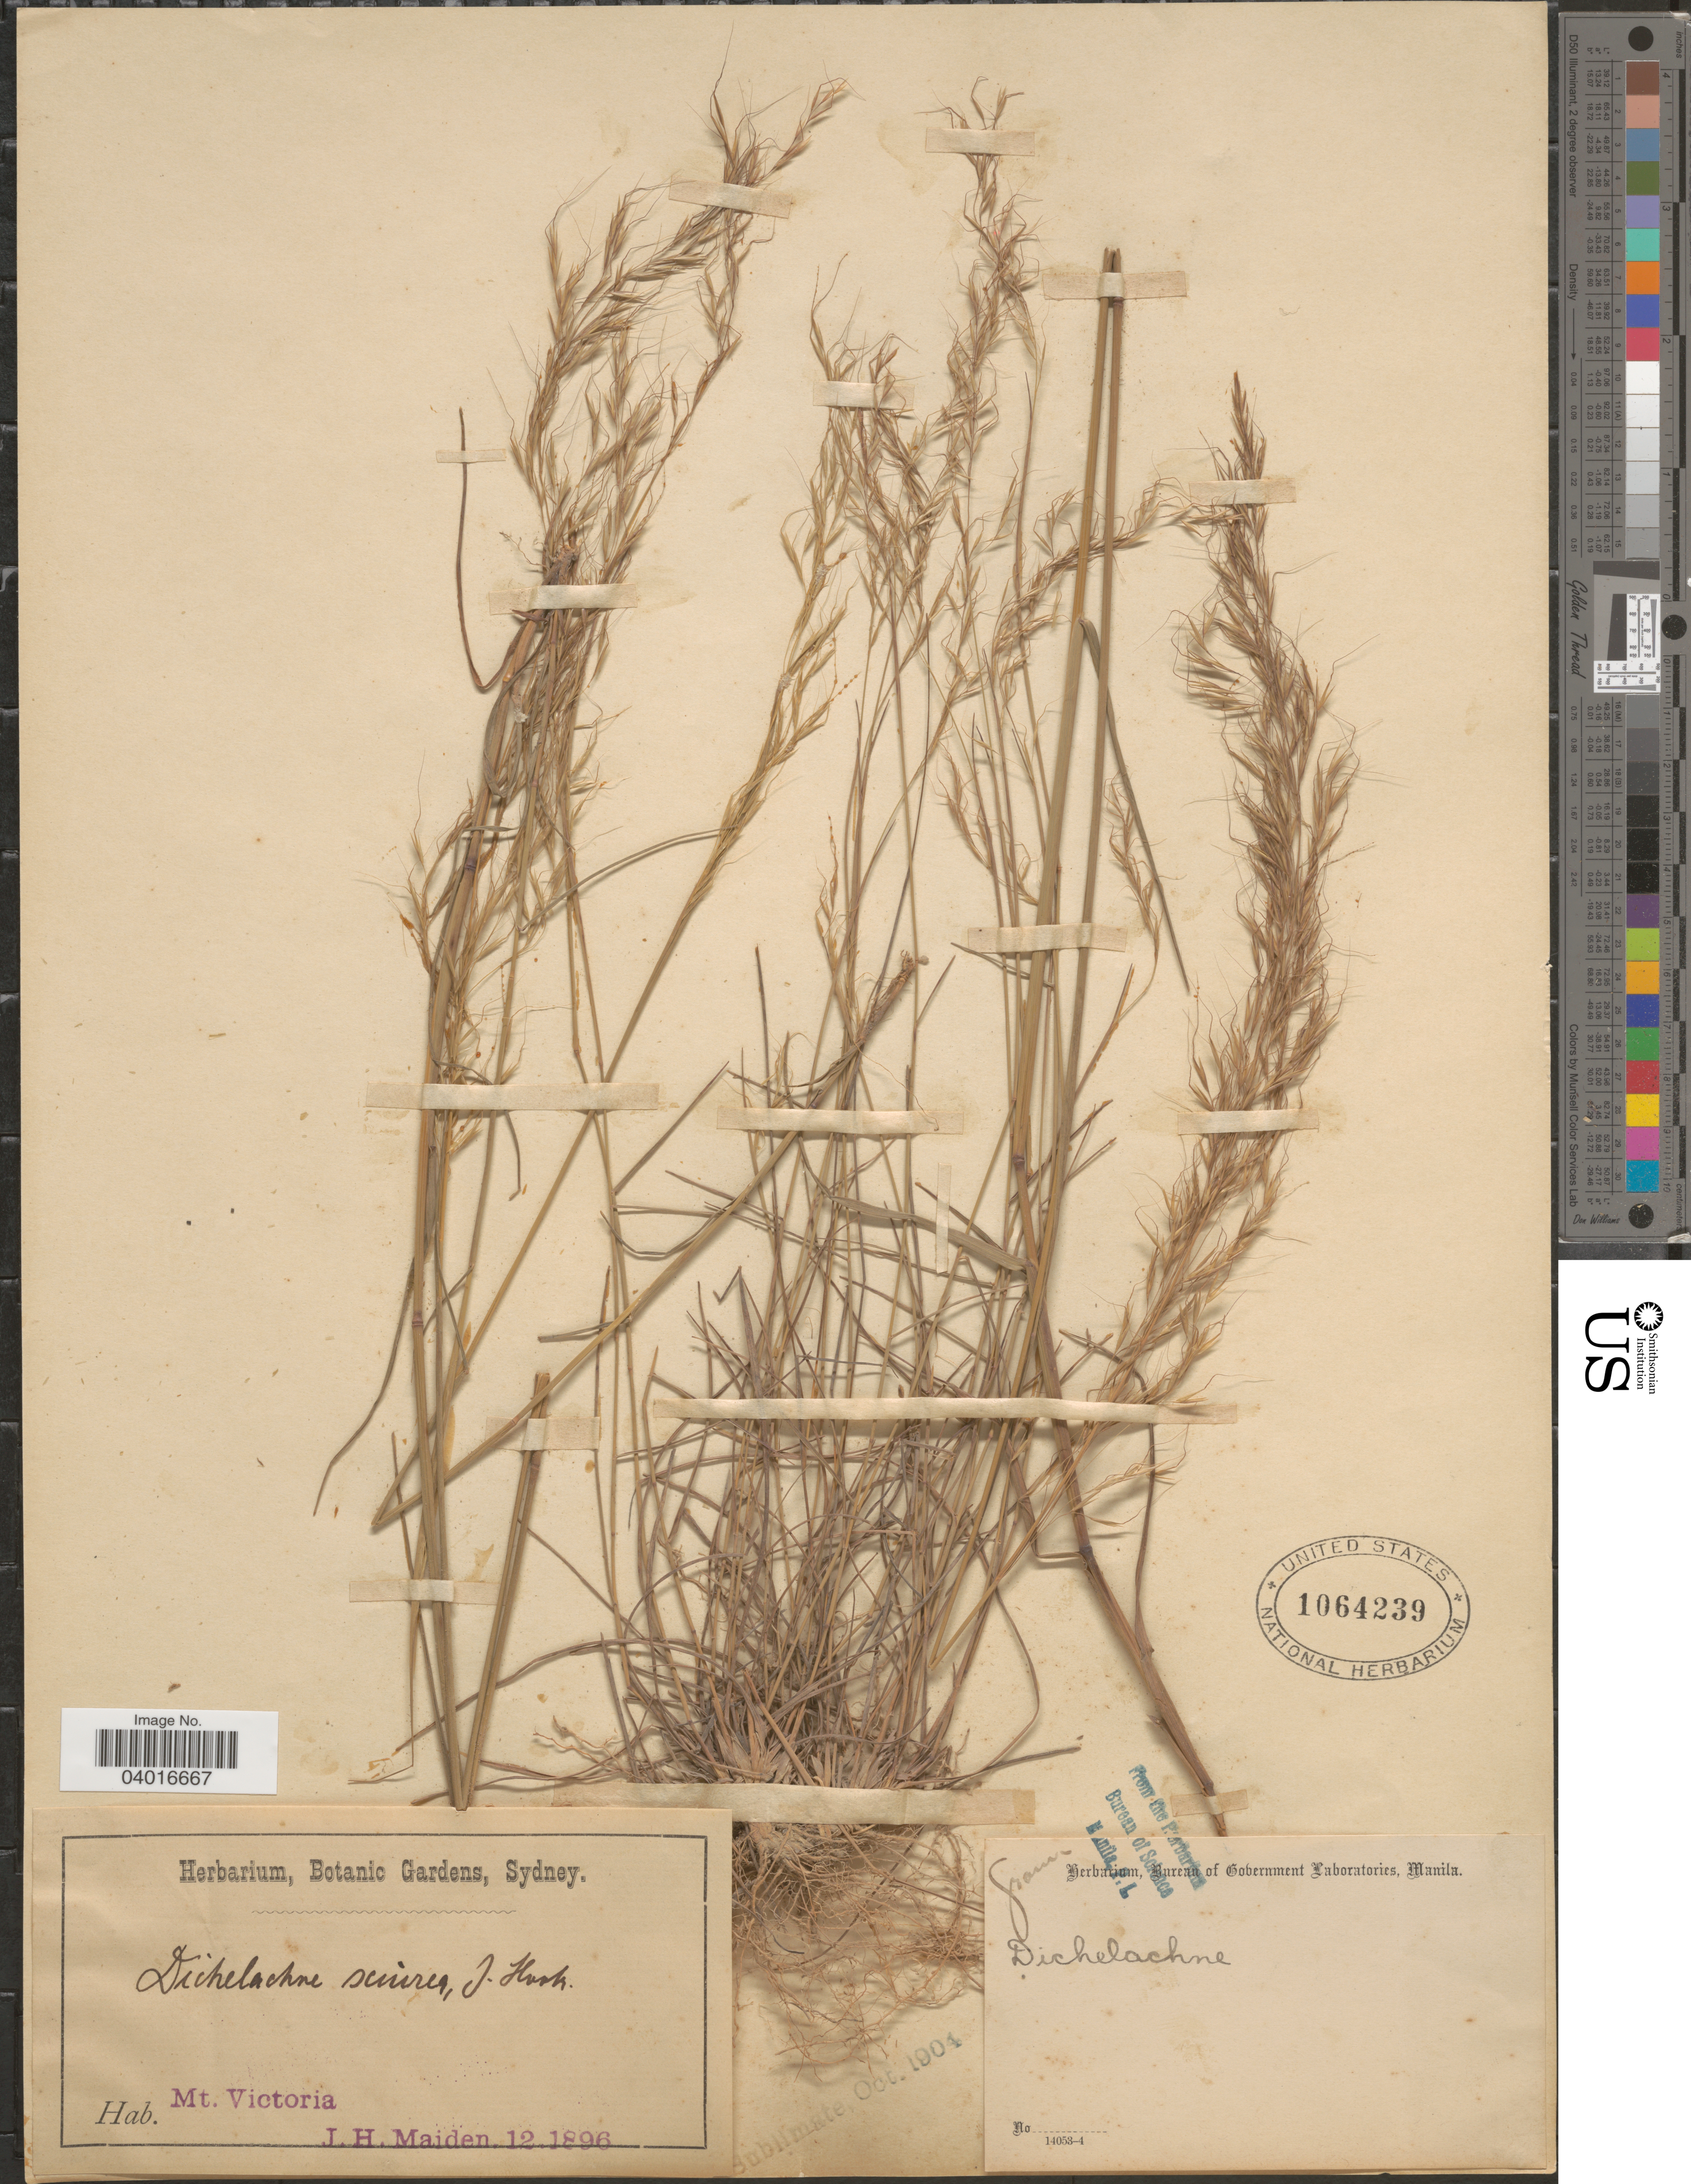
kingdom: Plantae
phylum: Tracheophyta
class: Liliopsida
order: Poales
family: Poaceae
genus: Dichelachne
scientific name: Dichelachne sp.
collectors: J. Maiden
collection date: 1896-12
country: Australia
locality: Mt. Victoria.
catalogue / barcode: US 1064239